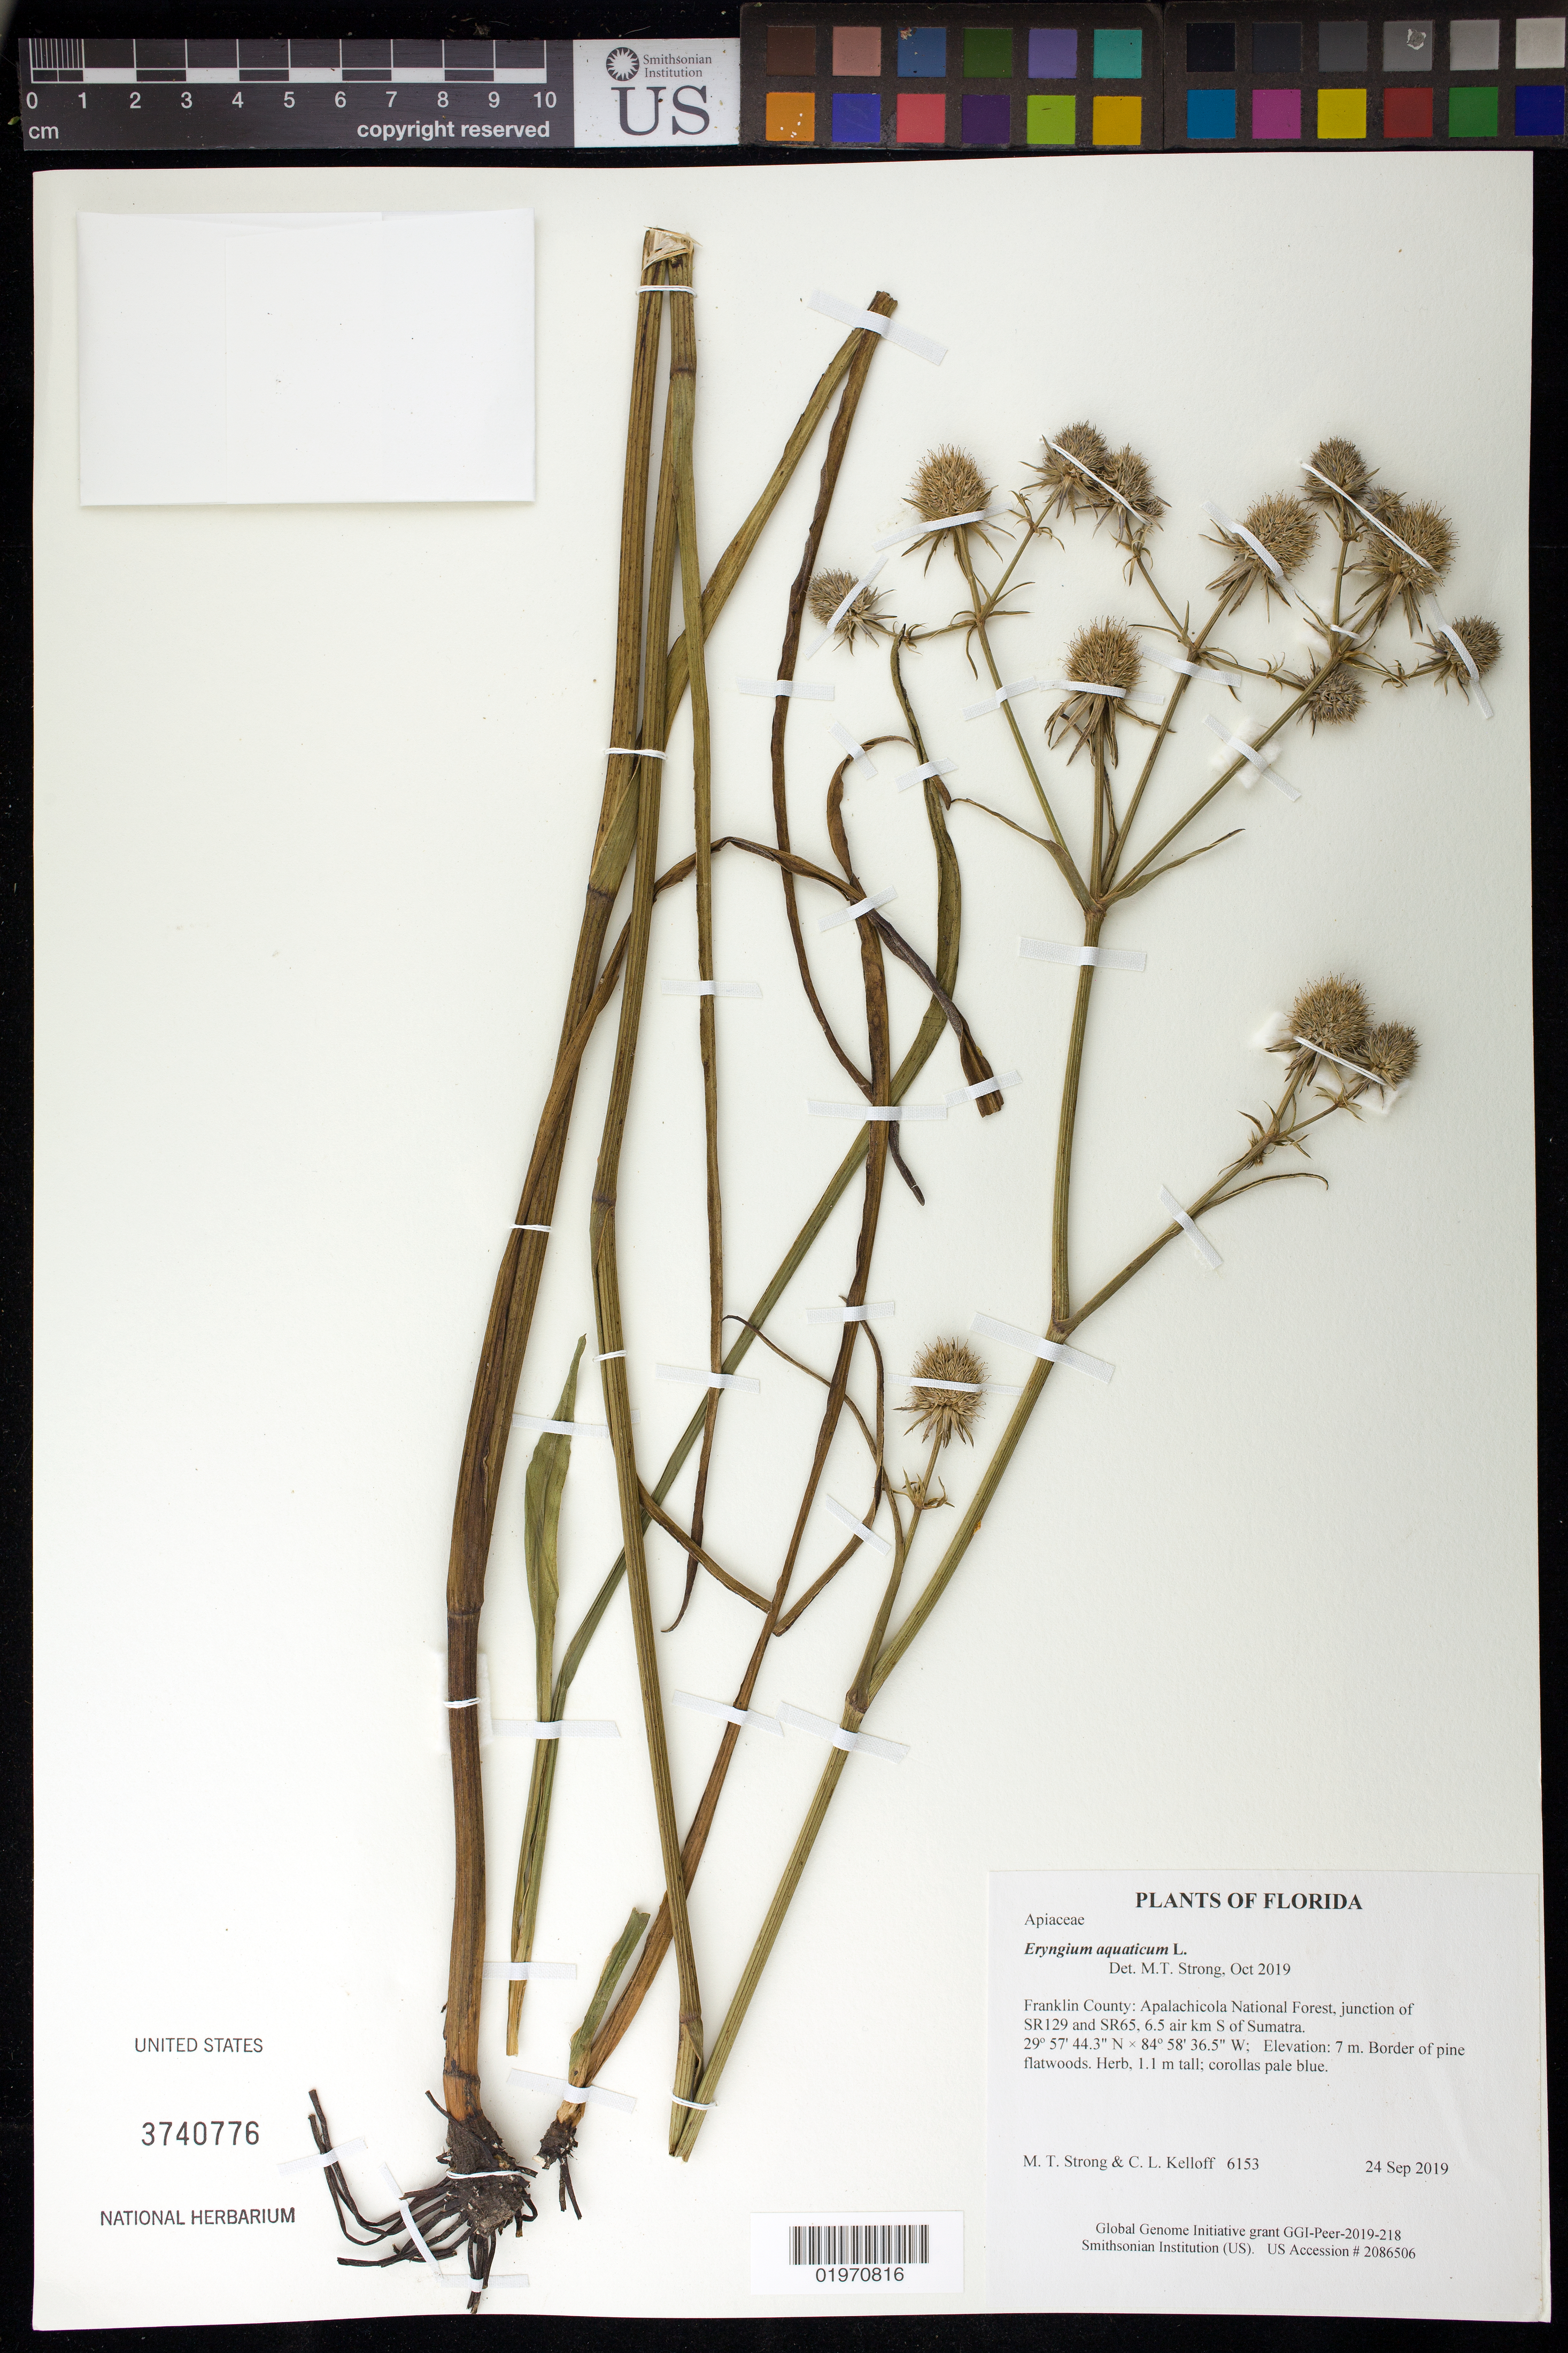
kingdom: Plantae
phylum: Tracheophyta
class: Magnoliopsida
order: Apiales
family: Apiaceae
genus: Eryngium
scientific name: Eryngium aquaticum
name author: L.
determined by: Strong, Mark T., (BOT), Smithsonian Institution - National Museum of Natural History (UNITED STATES)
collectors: M. T. Strong & C. L. Kelloff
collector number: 6153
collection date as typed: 24 Sep 2019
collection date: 2019-09-24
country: United States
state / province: Florida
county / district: Franklin County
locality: Apalachicola National Forest, junction of SR129 and SR65, 6.5 air km S of Sumatra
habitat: Border of pine flatwoods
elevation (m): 7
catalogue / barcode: US 3740776